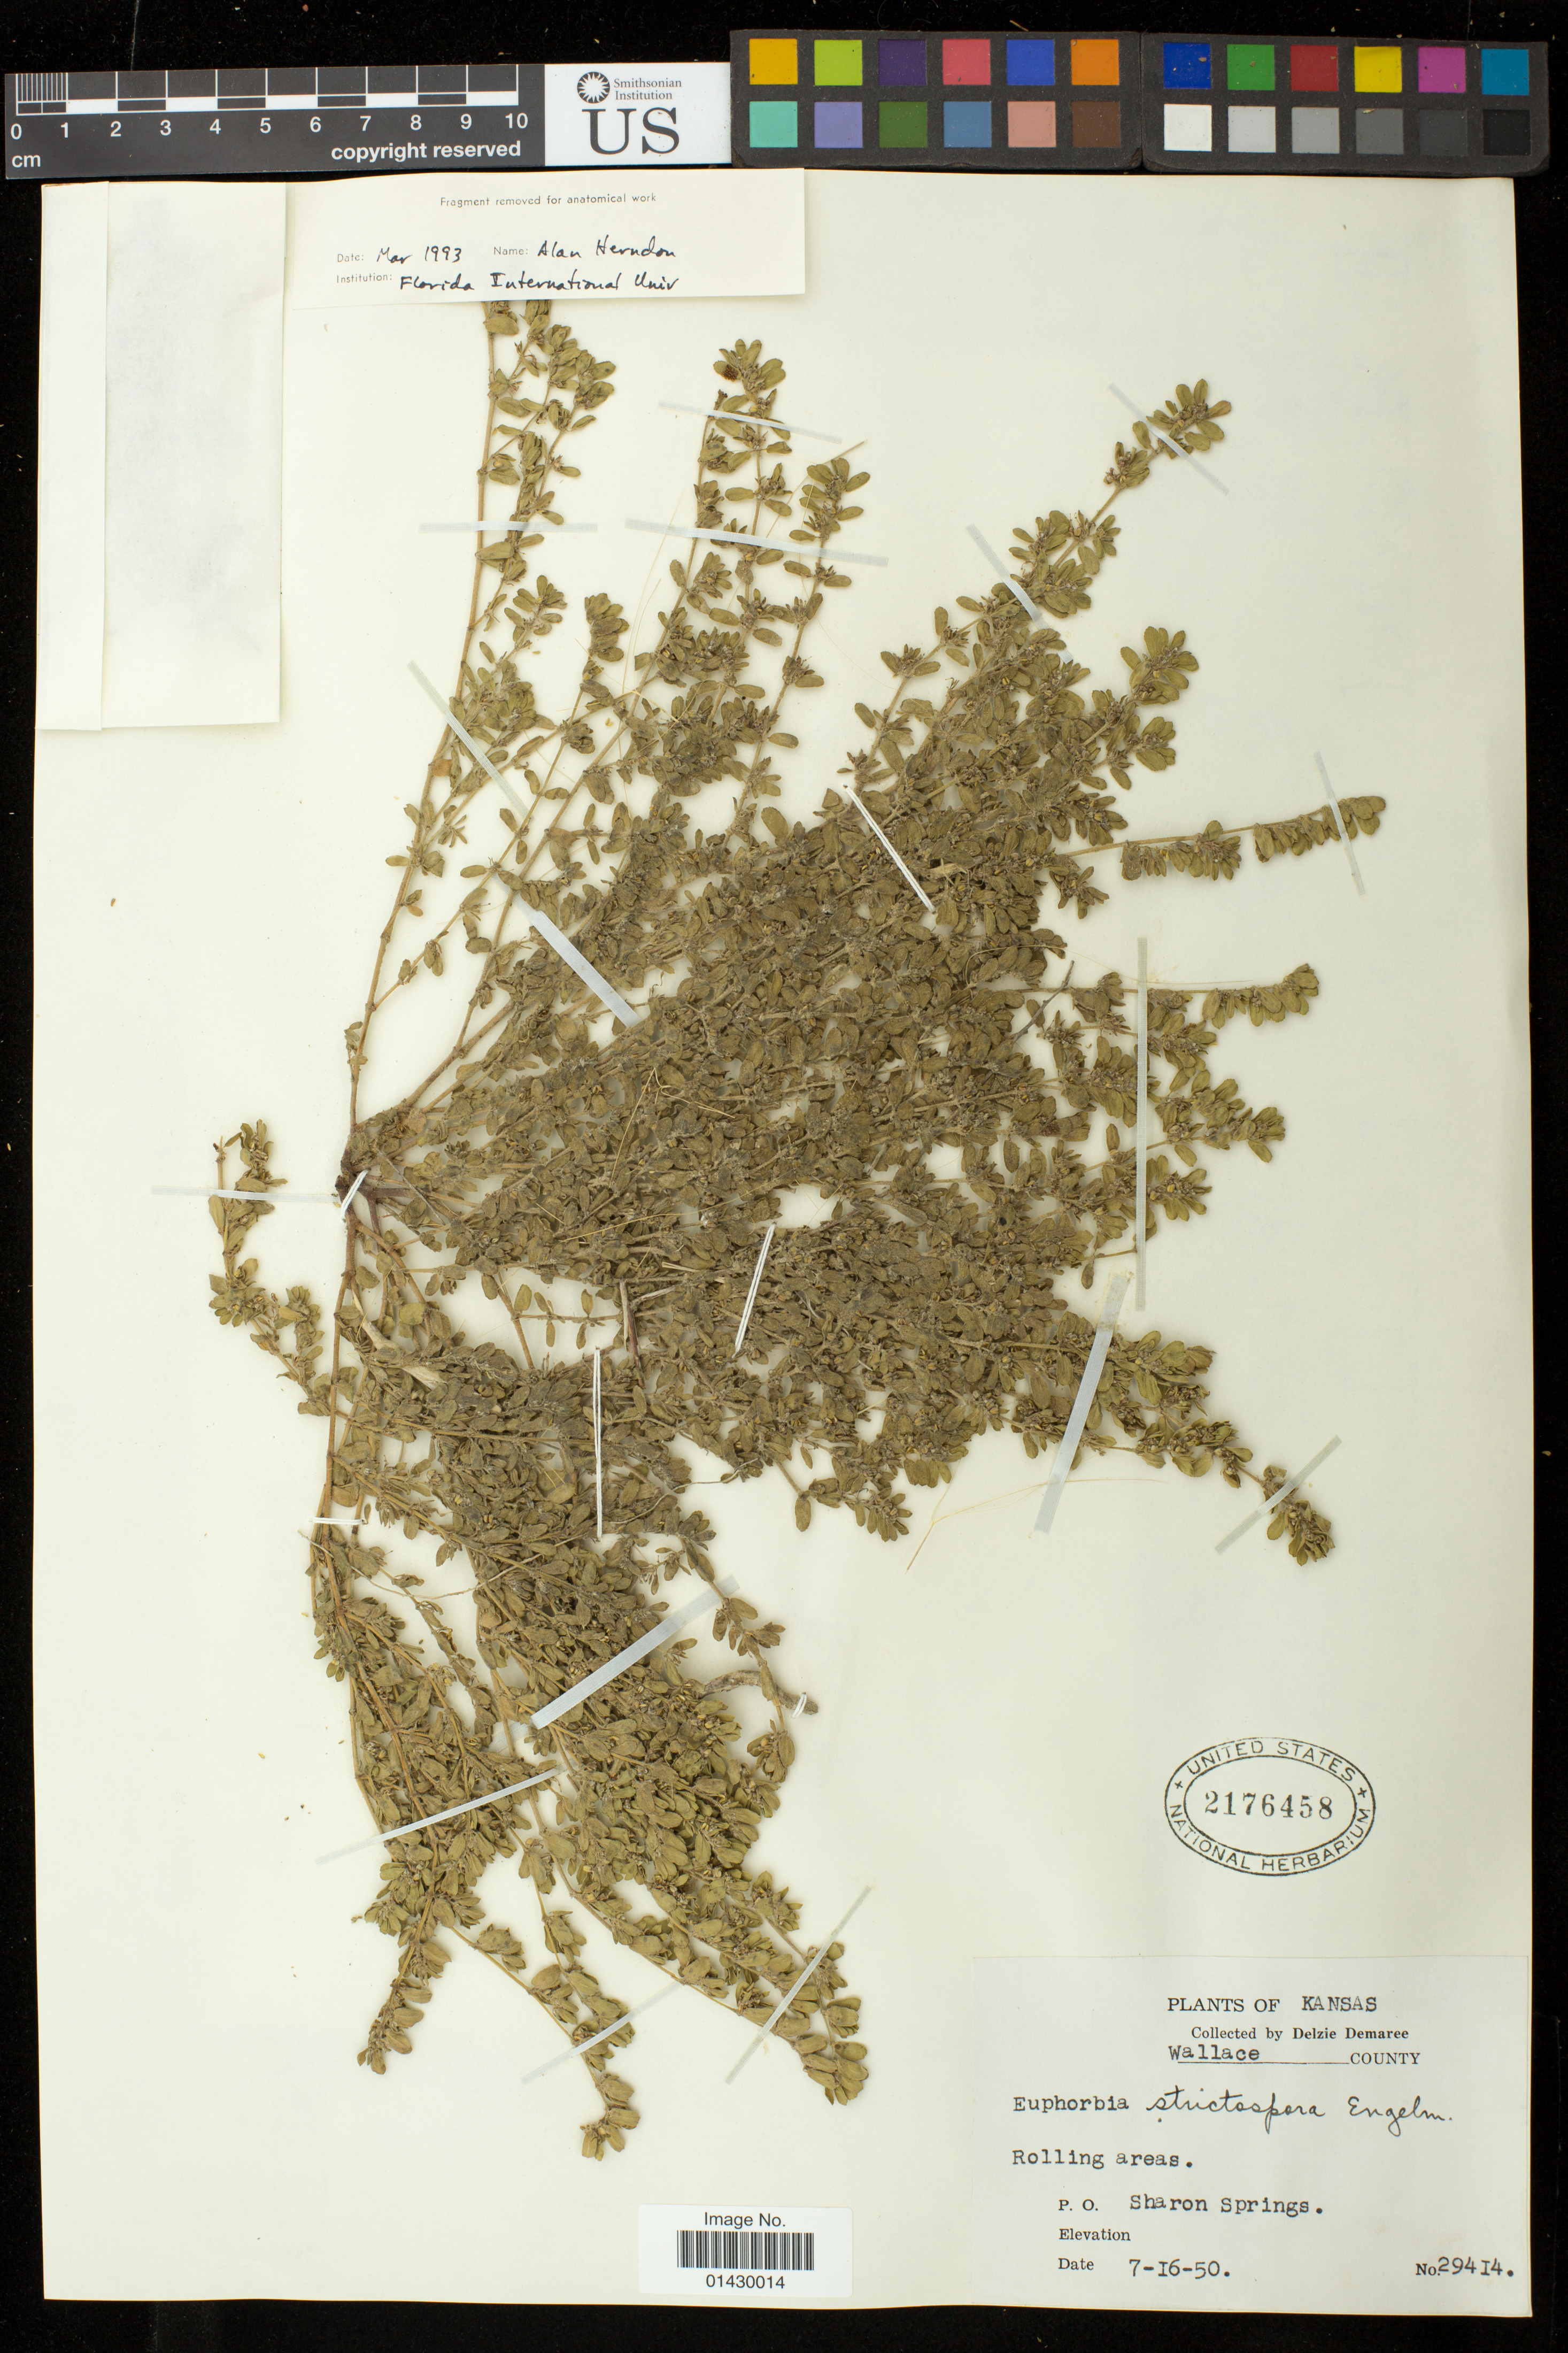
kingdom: Plantae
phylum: Tracheophyta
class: Magnoliopsida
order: Malpighiales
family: Euphorbiaceae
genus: Euphorbia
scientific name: Euphorbia stictospora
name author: Engelm.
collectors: D. Demaree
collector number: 29414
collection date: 1950-07-16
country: United States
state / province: Kansas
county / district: Wallace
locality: P.O. Sharon Springs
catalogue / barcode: US 2176458